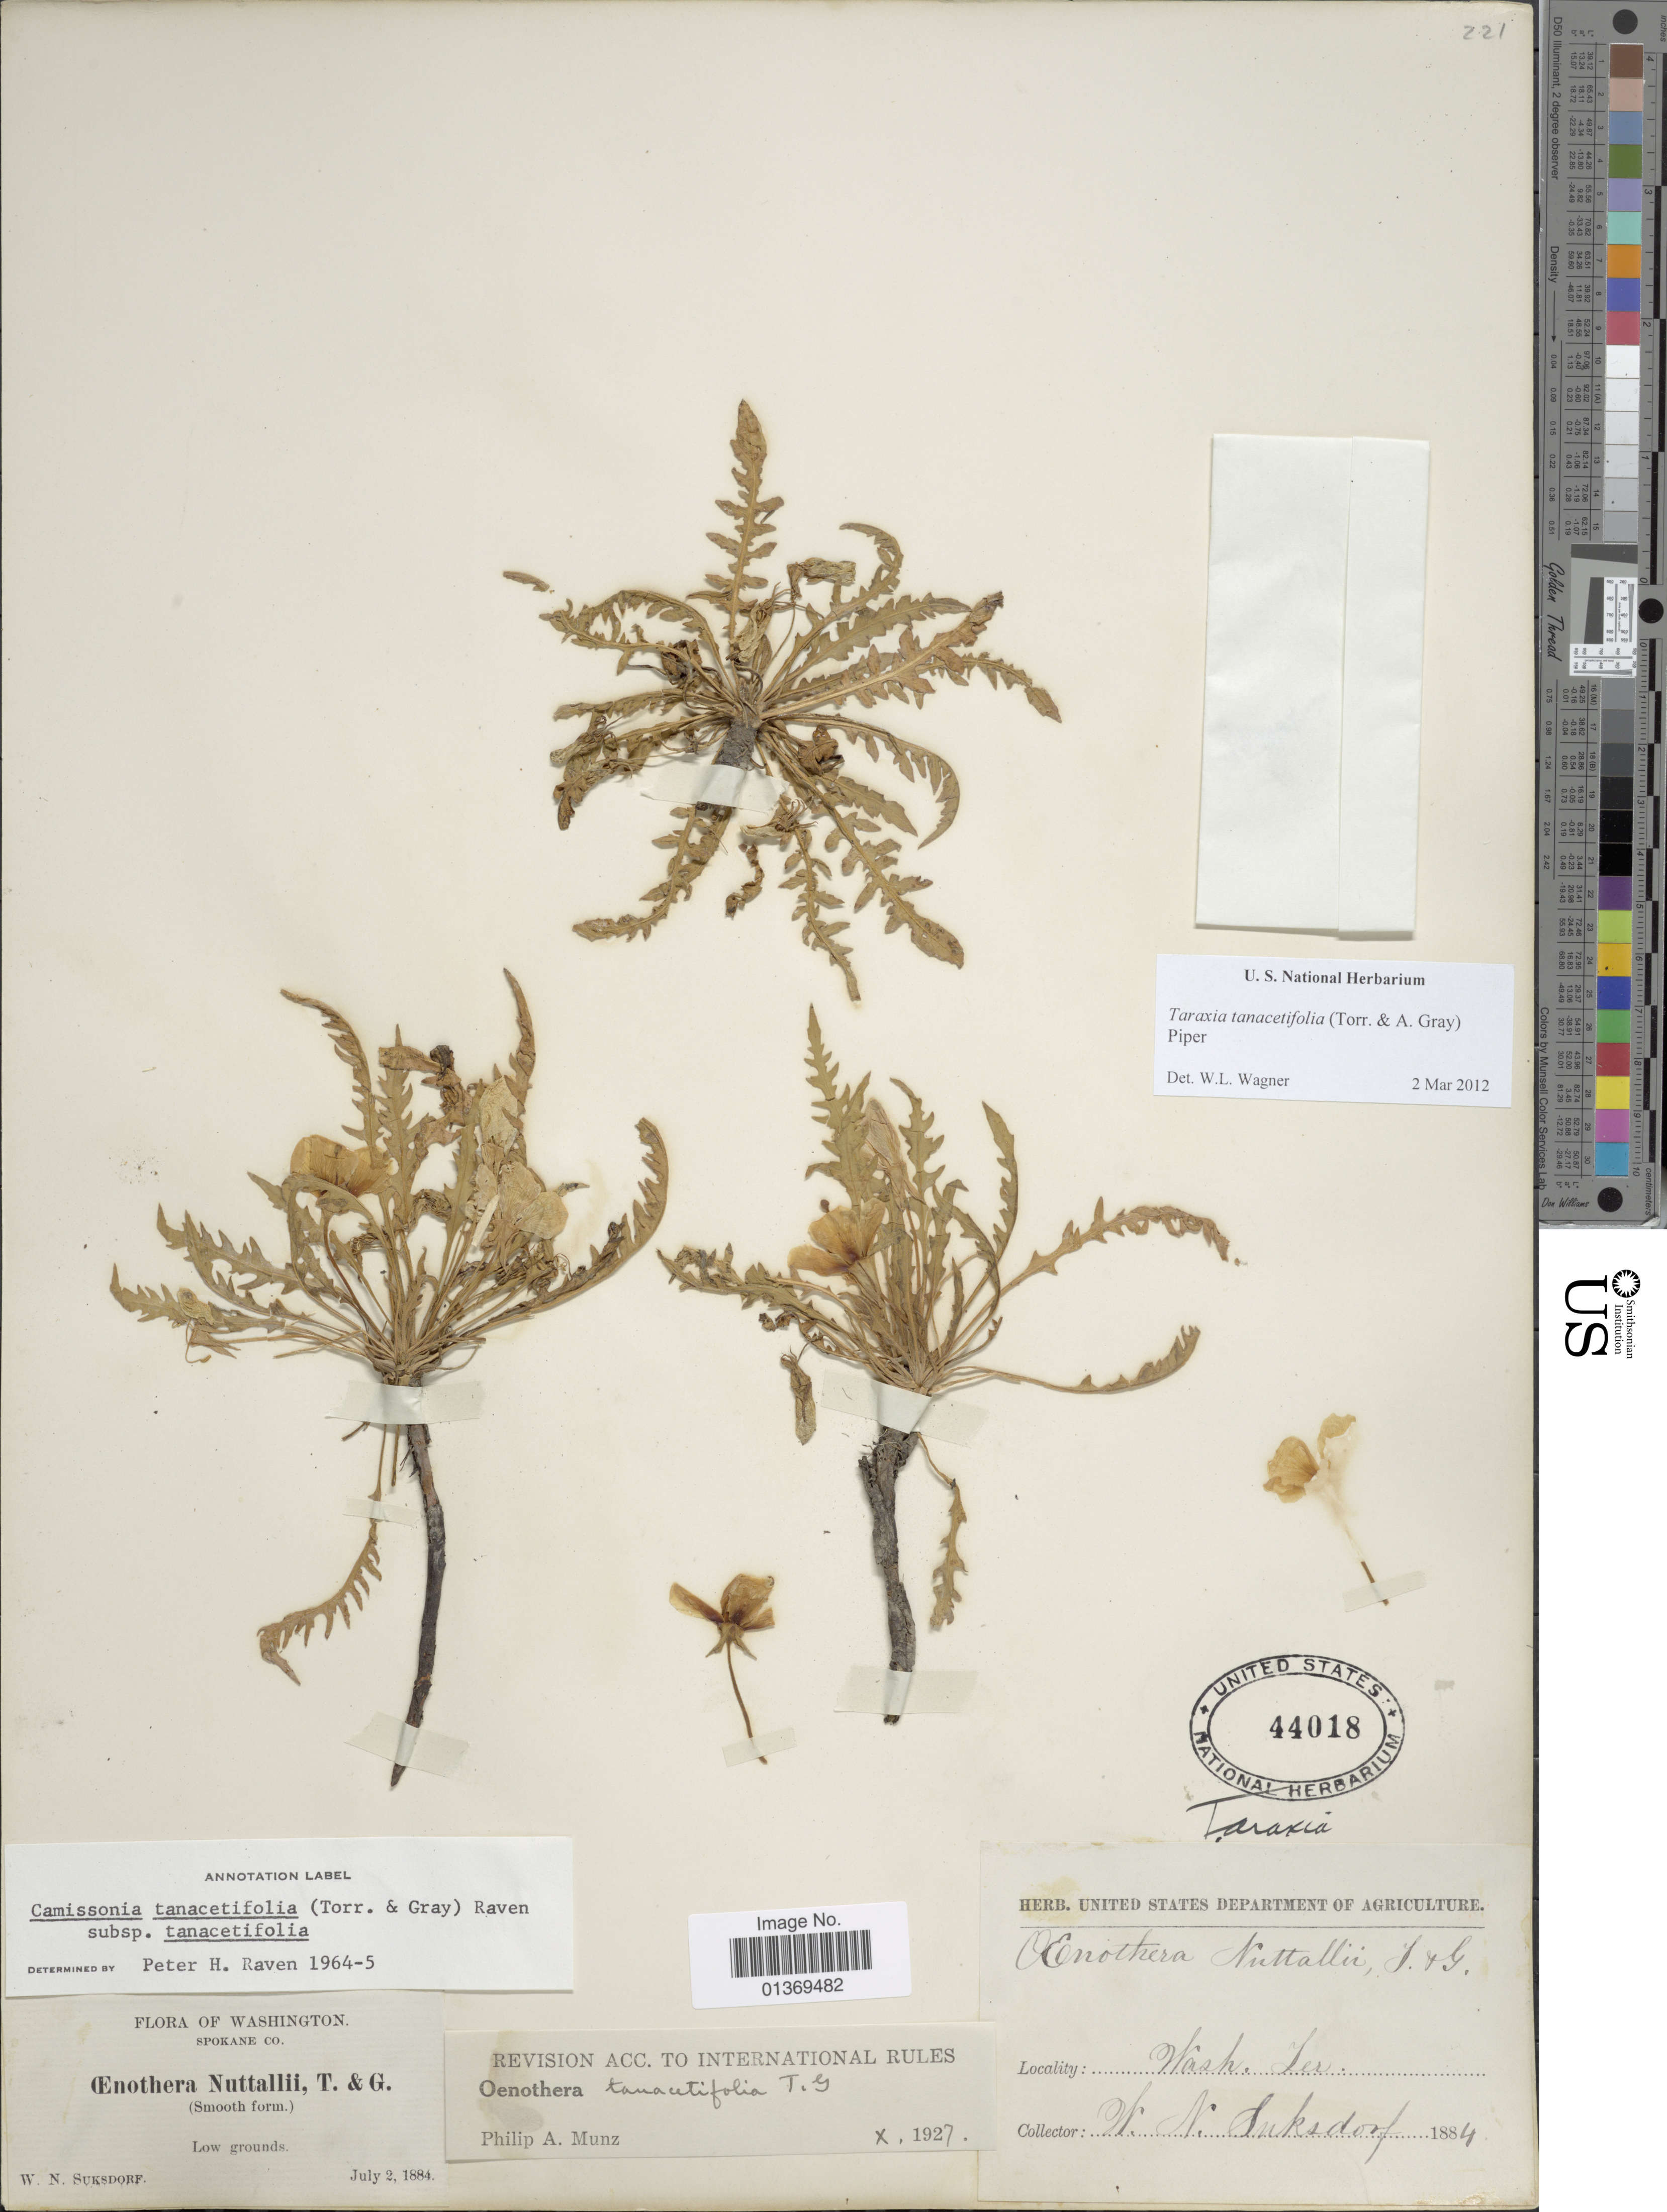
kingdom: Plantae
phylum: Tracheophyta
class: Magnoliopsida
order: Myrtales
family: Onagraceae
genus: Taraxia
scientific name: Taraxia tanacetifolia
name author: (Torr. & A. Gray) Piper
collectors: W. N. Suksdorf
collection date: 1884-07-02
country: United States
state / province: Washington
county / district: Spokane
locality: Spokane Co. Low grounds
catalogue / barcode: US 44018